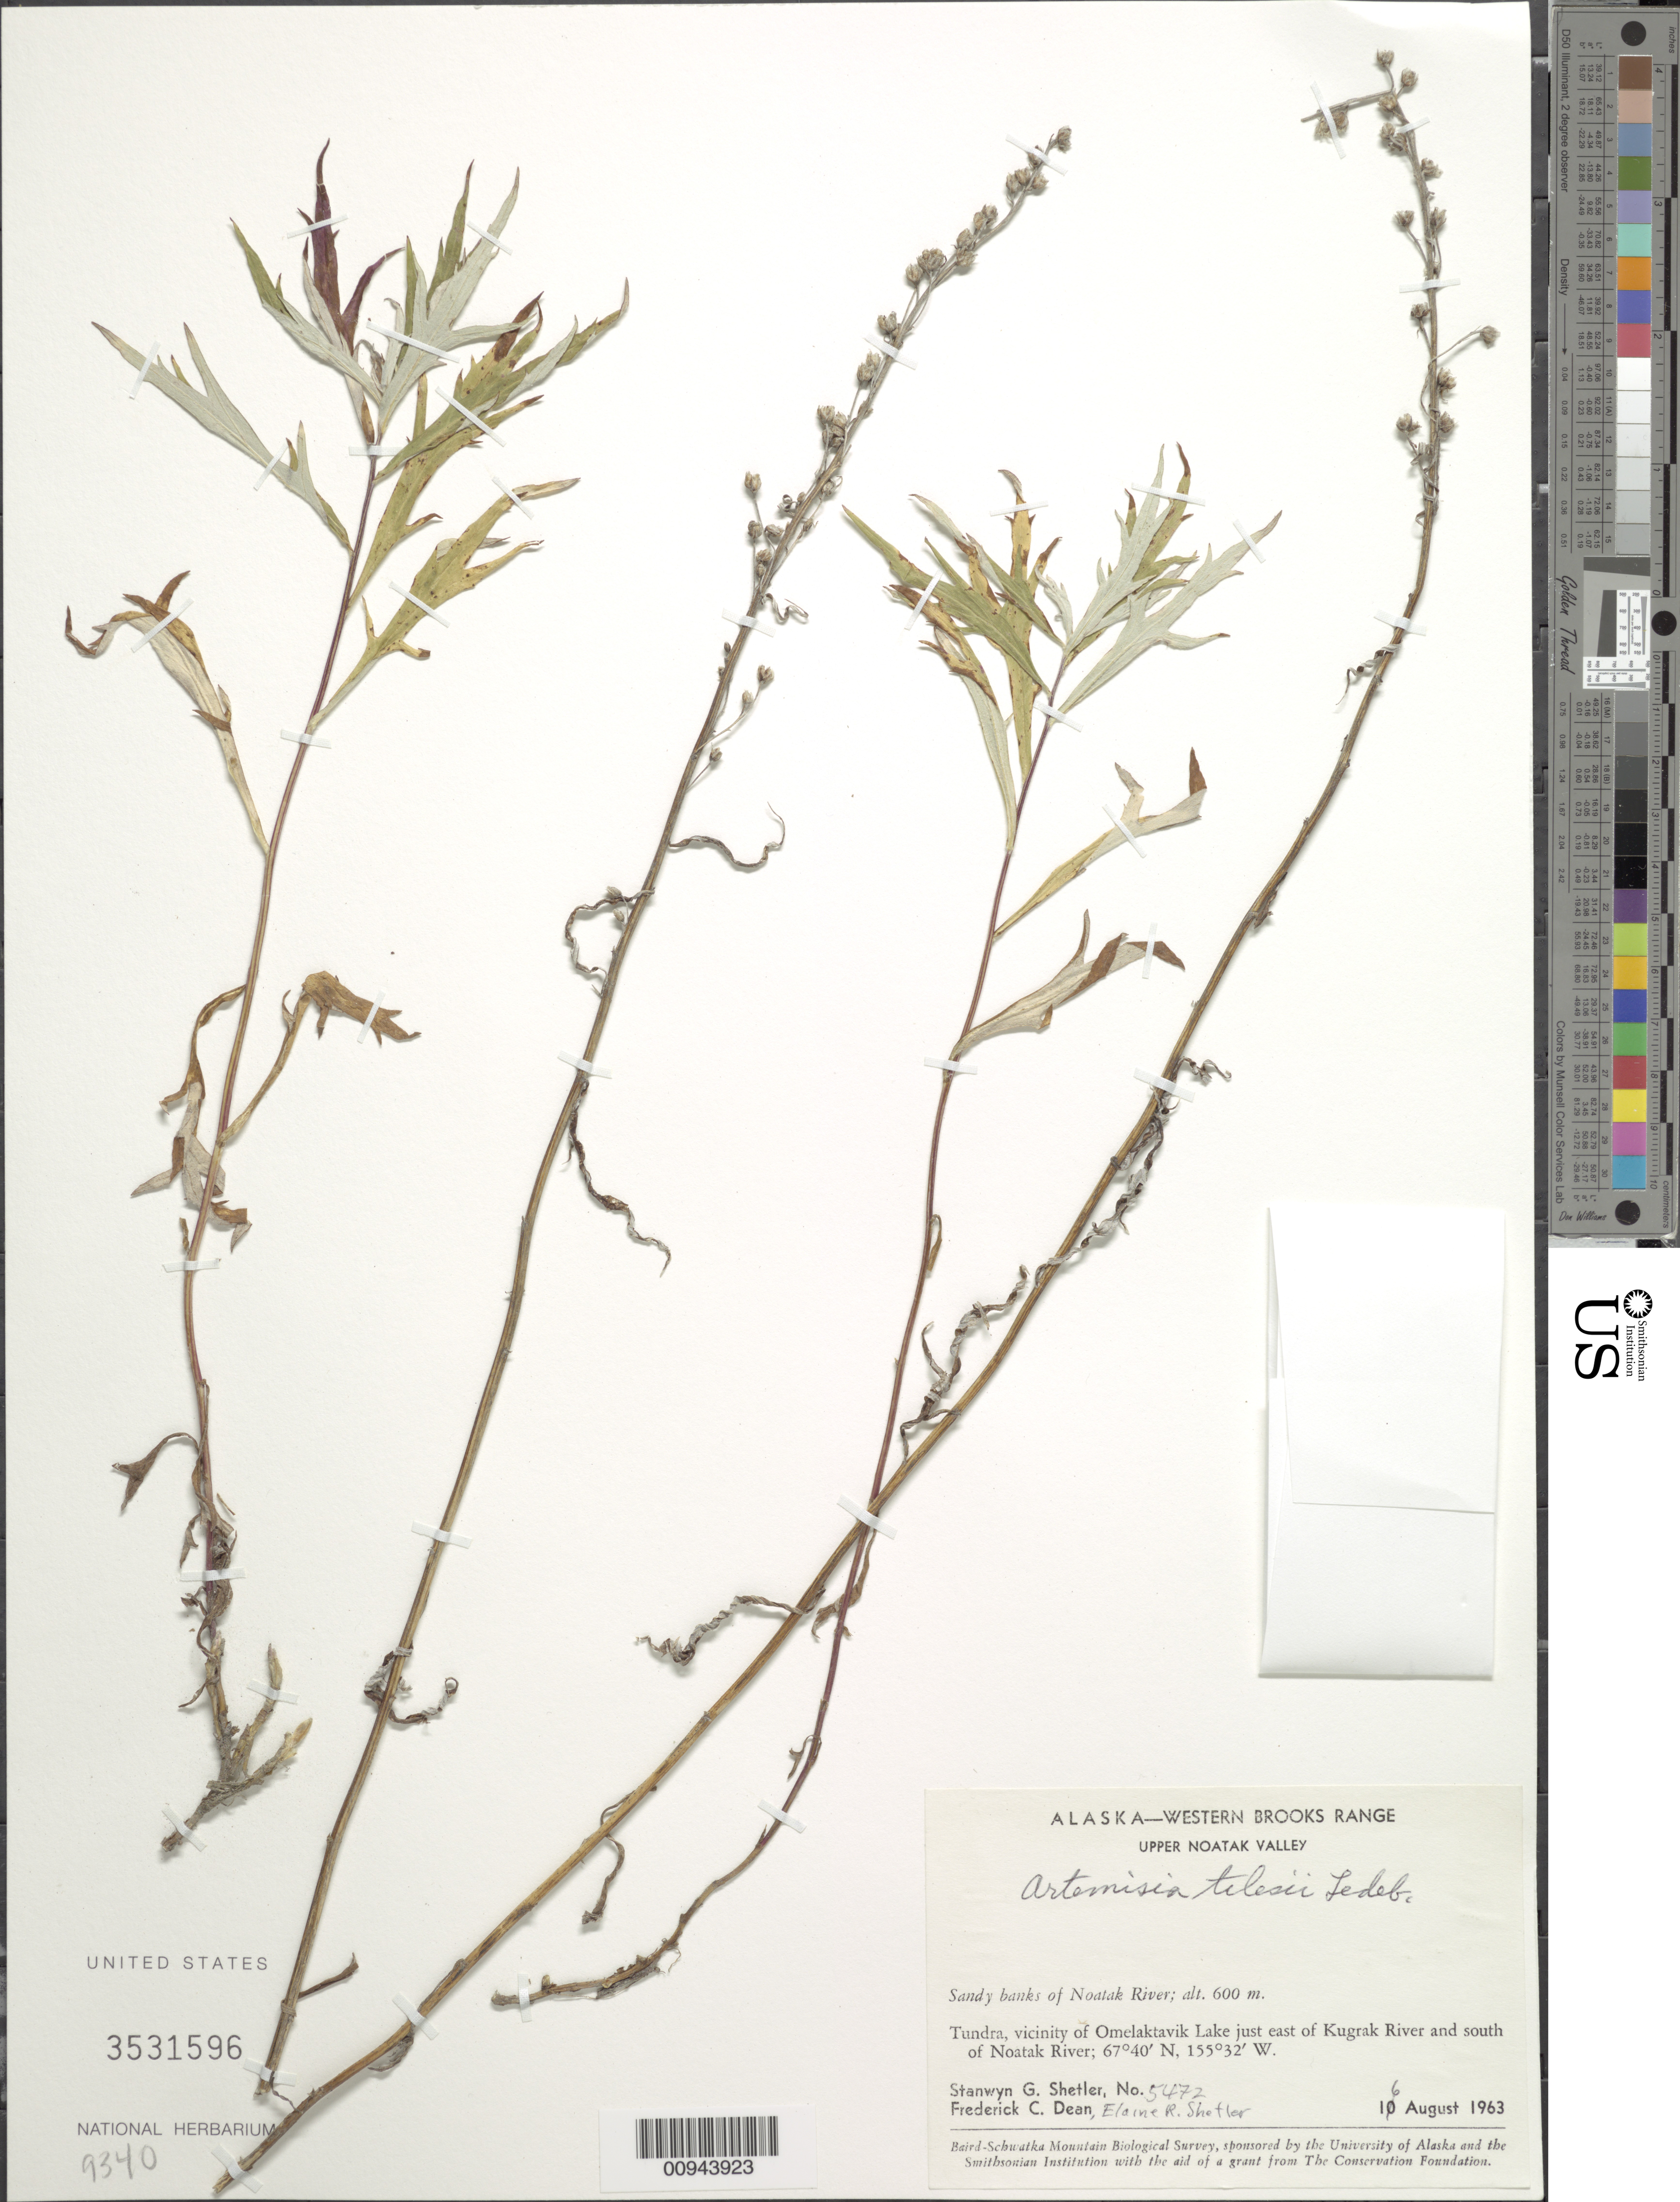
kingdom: Plantae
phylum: Tracheophyta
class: Magnoliopsida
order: Asterales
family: Asteraceae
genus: Artemisia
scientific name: Artemisia tilesii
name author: Ledeb.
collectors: S. Shetler, F. C. Dean & E. R. Shetler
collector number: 5472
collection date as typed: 16 Aug 1963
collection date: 1963-08-16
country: United States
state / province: Alaska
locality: Vicinity of Omelaktavik Lake just east of Kugrak River and south of Noatak River. Western Brooks Range, Upper Noatak Valley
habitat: Tundra. Sandy bank of Noatak River.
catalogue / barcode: US 3531596